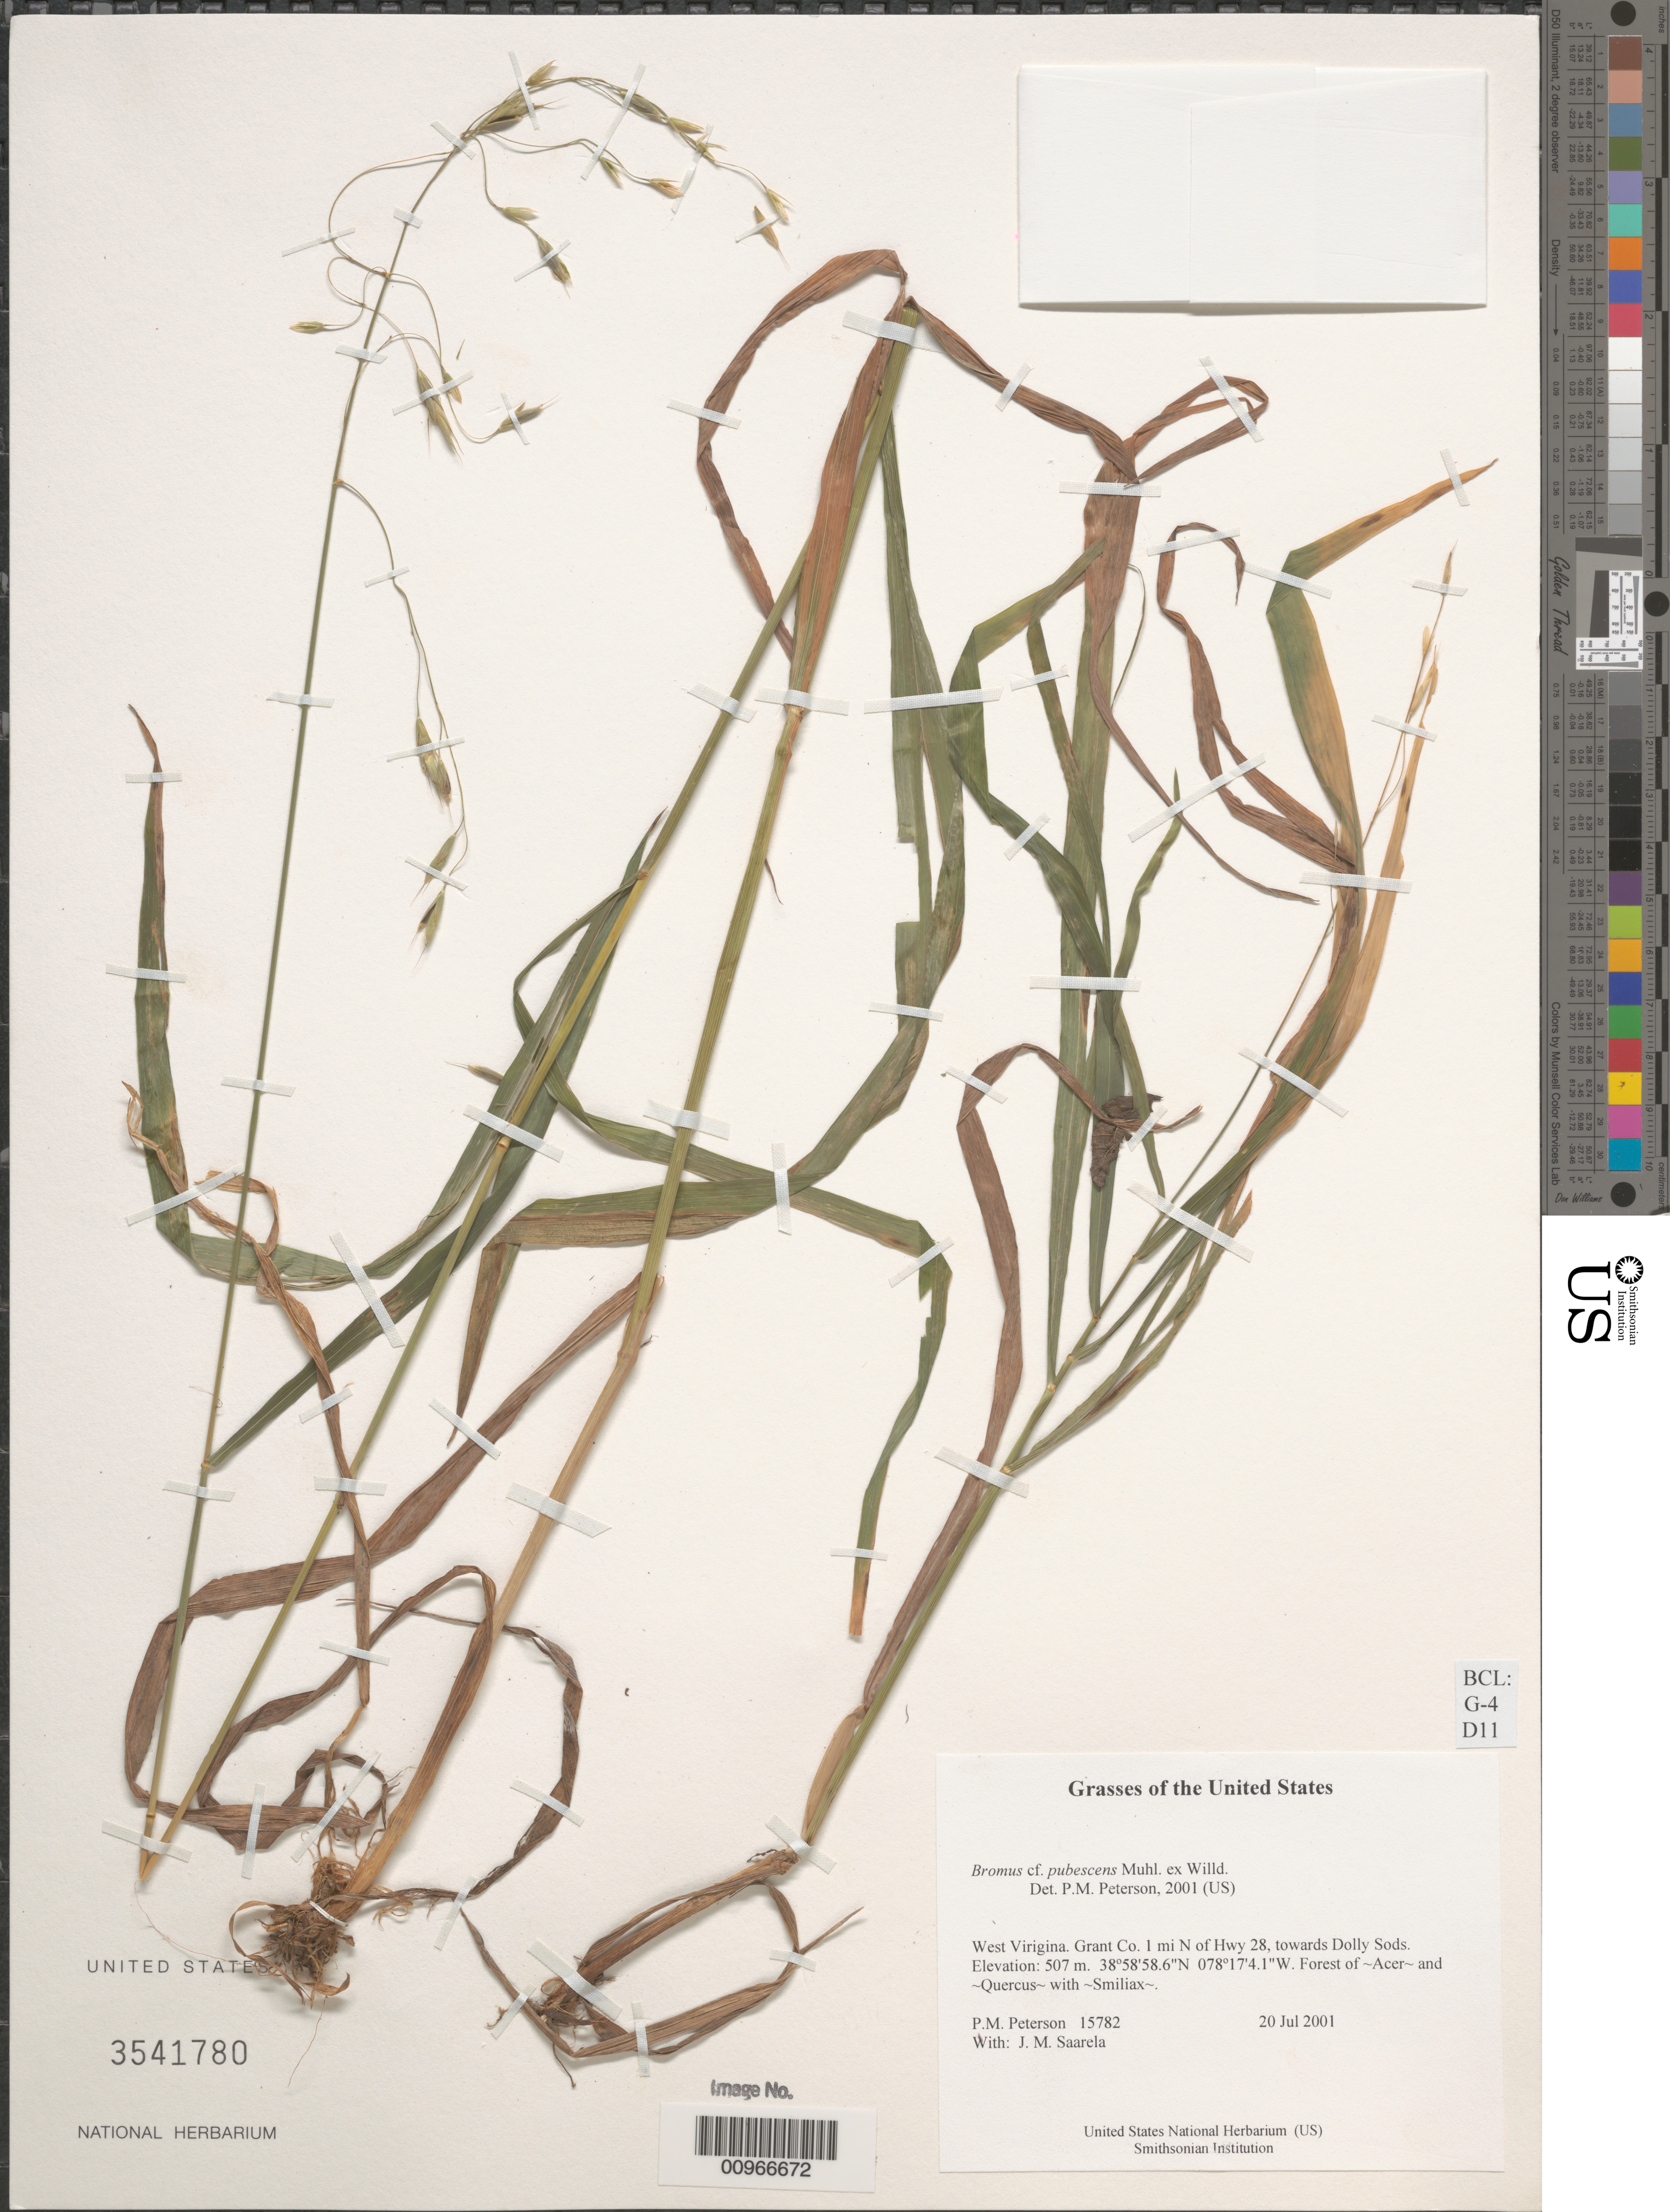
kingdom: Plantae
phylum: Tracheophyta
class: Liliopsida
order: Poales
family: Poaceae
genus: Bromus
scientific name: Bromus pubescens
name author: Muhl. ex Willd.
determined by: Peterson, Paul M., (BOT), Smithsonian Institution - National Museum of Natural History (UNITED STATES)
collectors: P. M. Peterson & J. Saarela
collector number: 15782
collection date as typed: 20 Jul 2001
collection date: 2001-07-20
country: United States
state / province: West Virginia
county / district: Grant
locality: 1 mi N of Hwy 28, towards Dolly Sods.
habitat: Forest of ~Acer~ and ~Quercus~ with ~Smiliax~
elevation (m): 507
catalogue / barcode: US 3541780